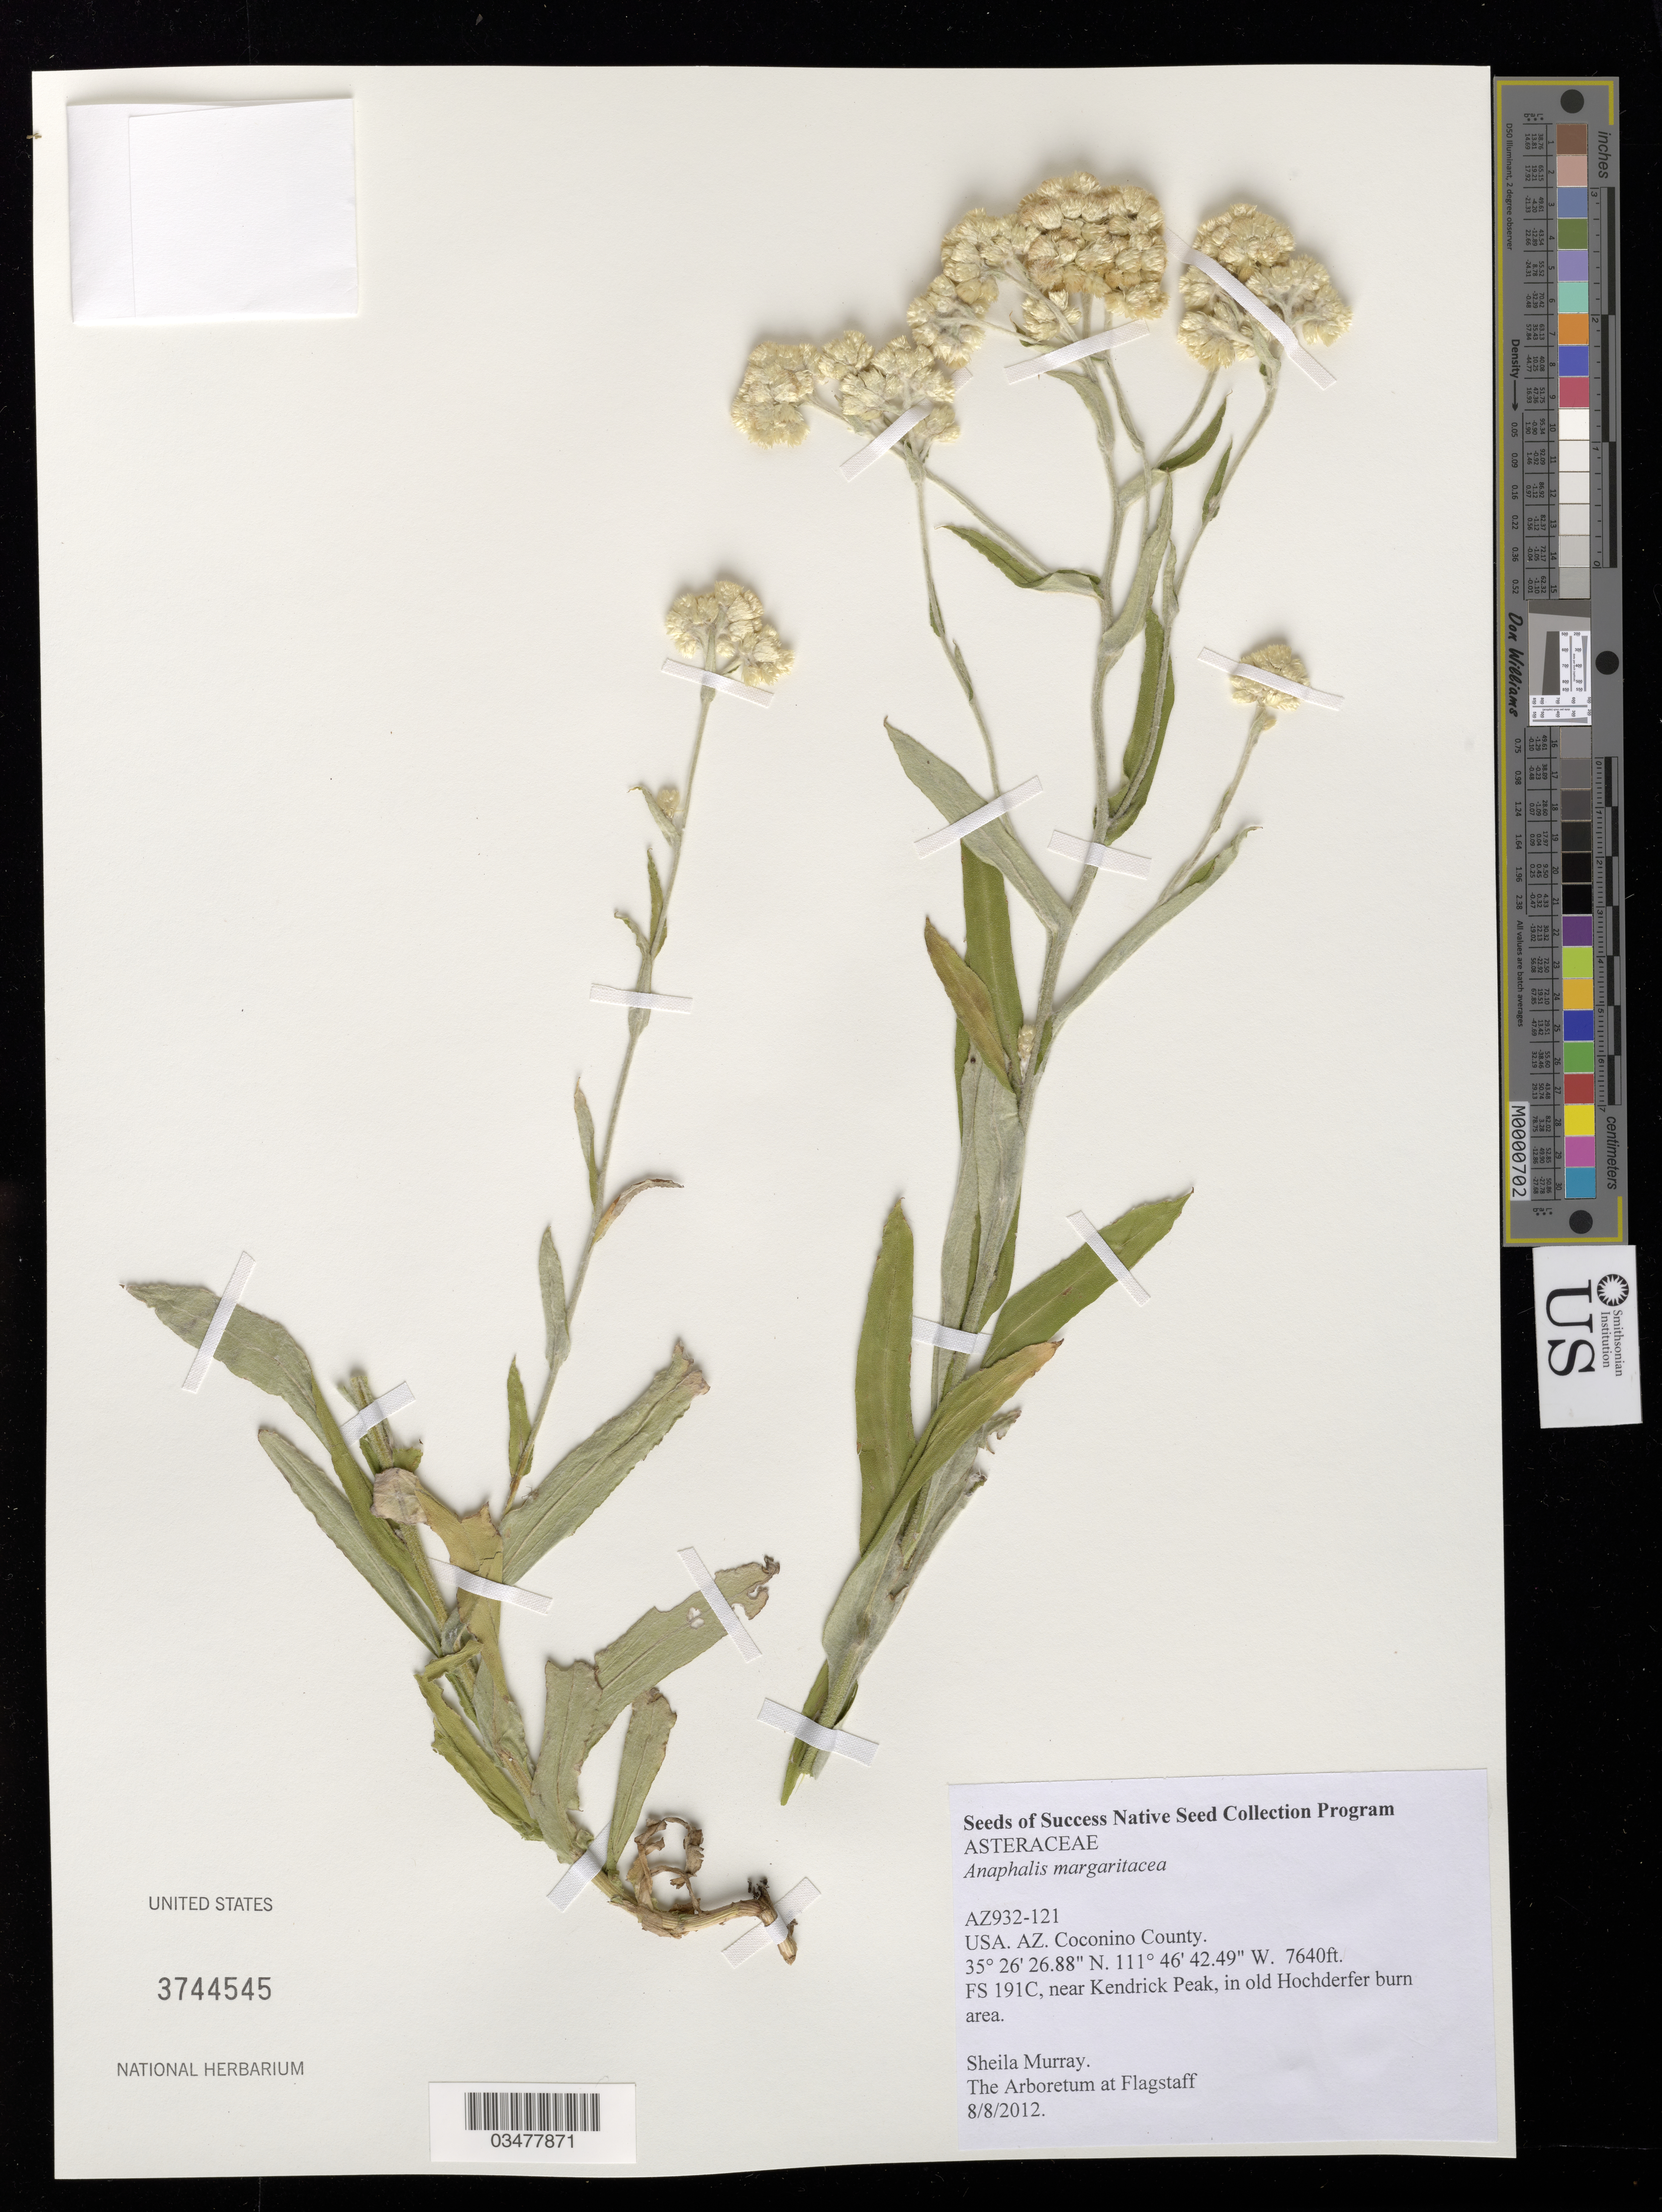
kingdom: Plantae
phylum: Tracheophyta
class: Magnoliopsida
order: Asterales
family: Asteraceae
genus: Anaphalis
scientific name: Anaphalis margaritacea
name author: (L.) Benth. & Hook. f.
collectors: S. Murray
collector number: AZ932-121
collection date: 2012-08-08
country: United States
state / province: Arizona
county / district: Coconino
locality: FS191C, near Kendrick Peak, in old Hochderfer burn area.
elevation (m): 2329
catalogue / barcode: US 3744545